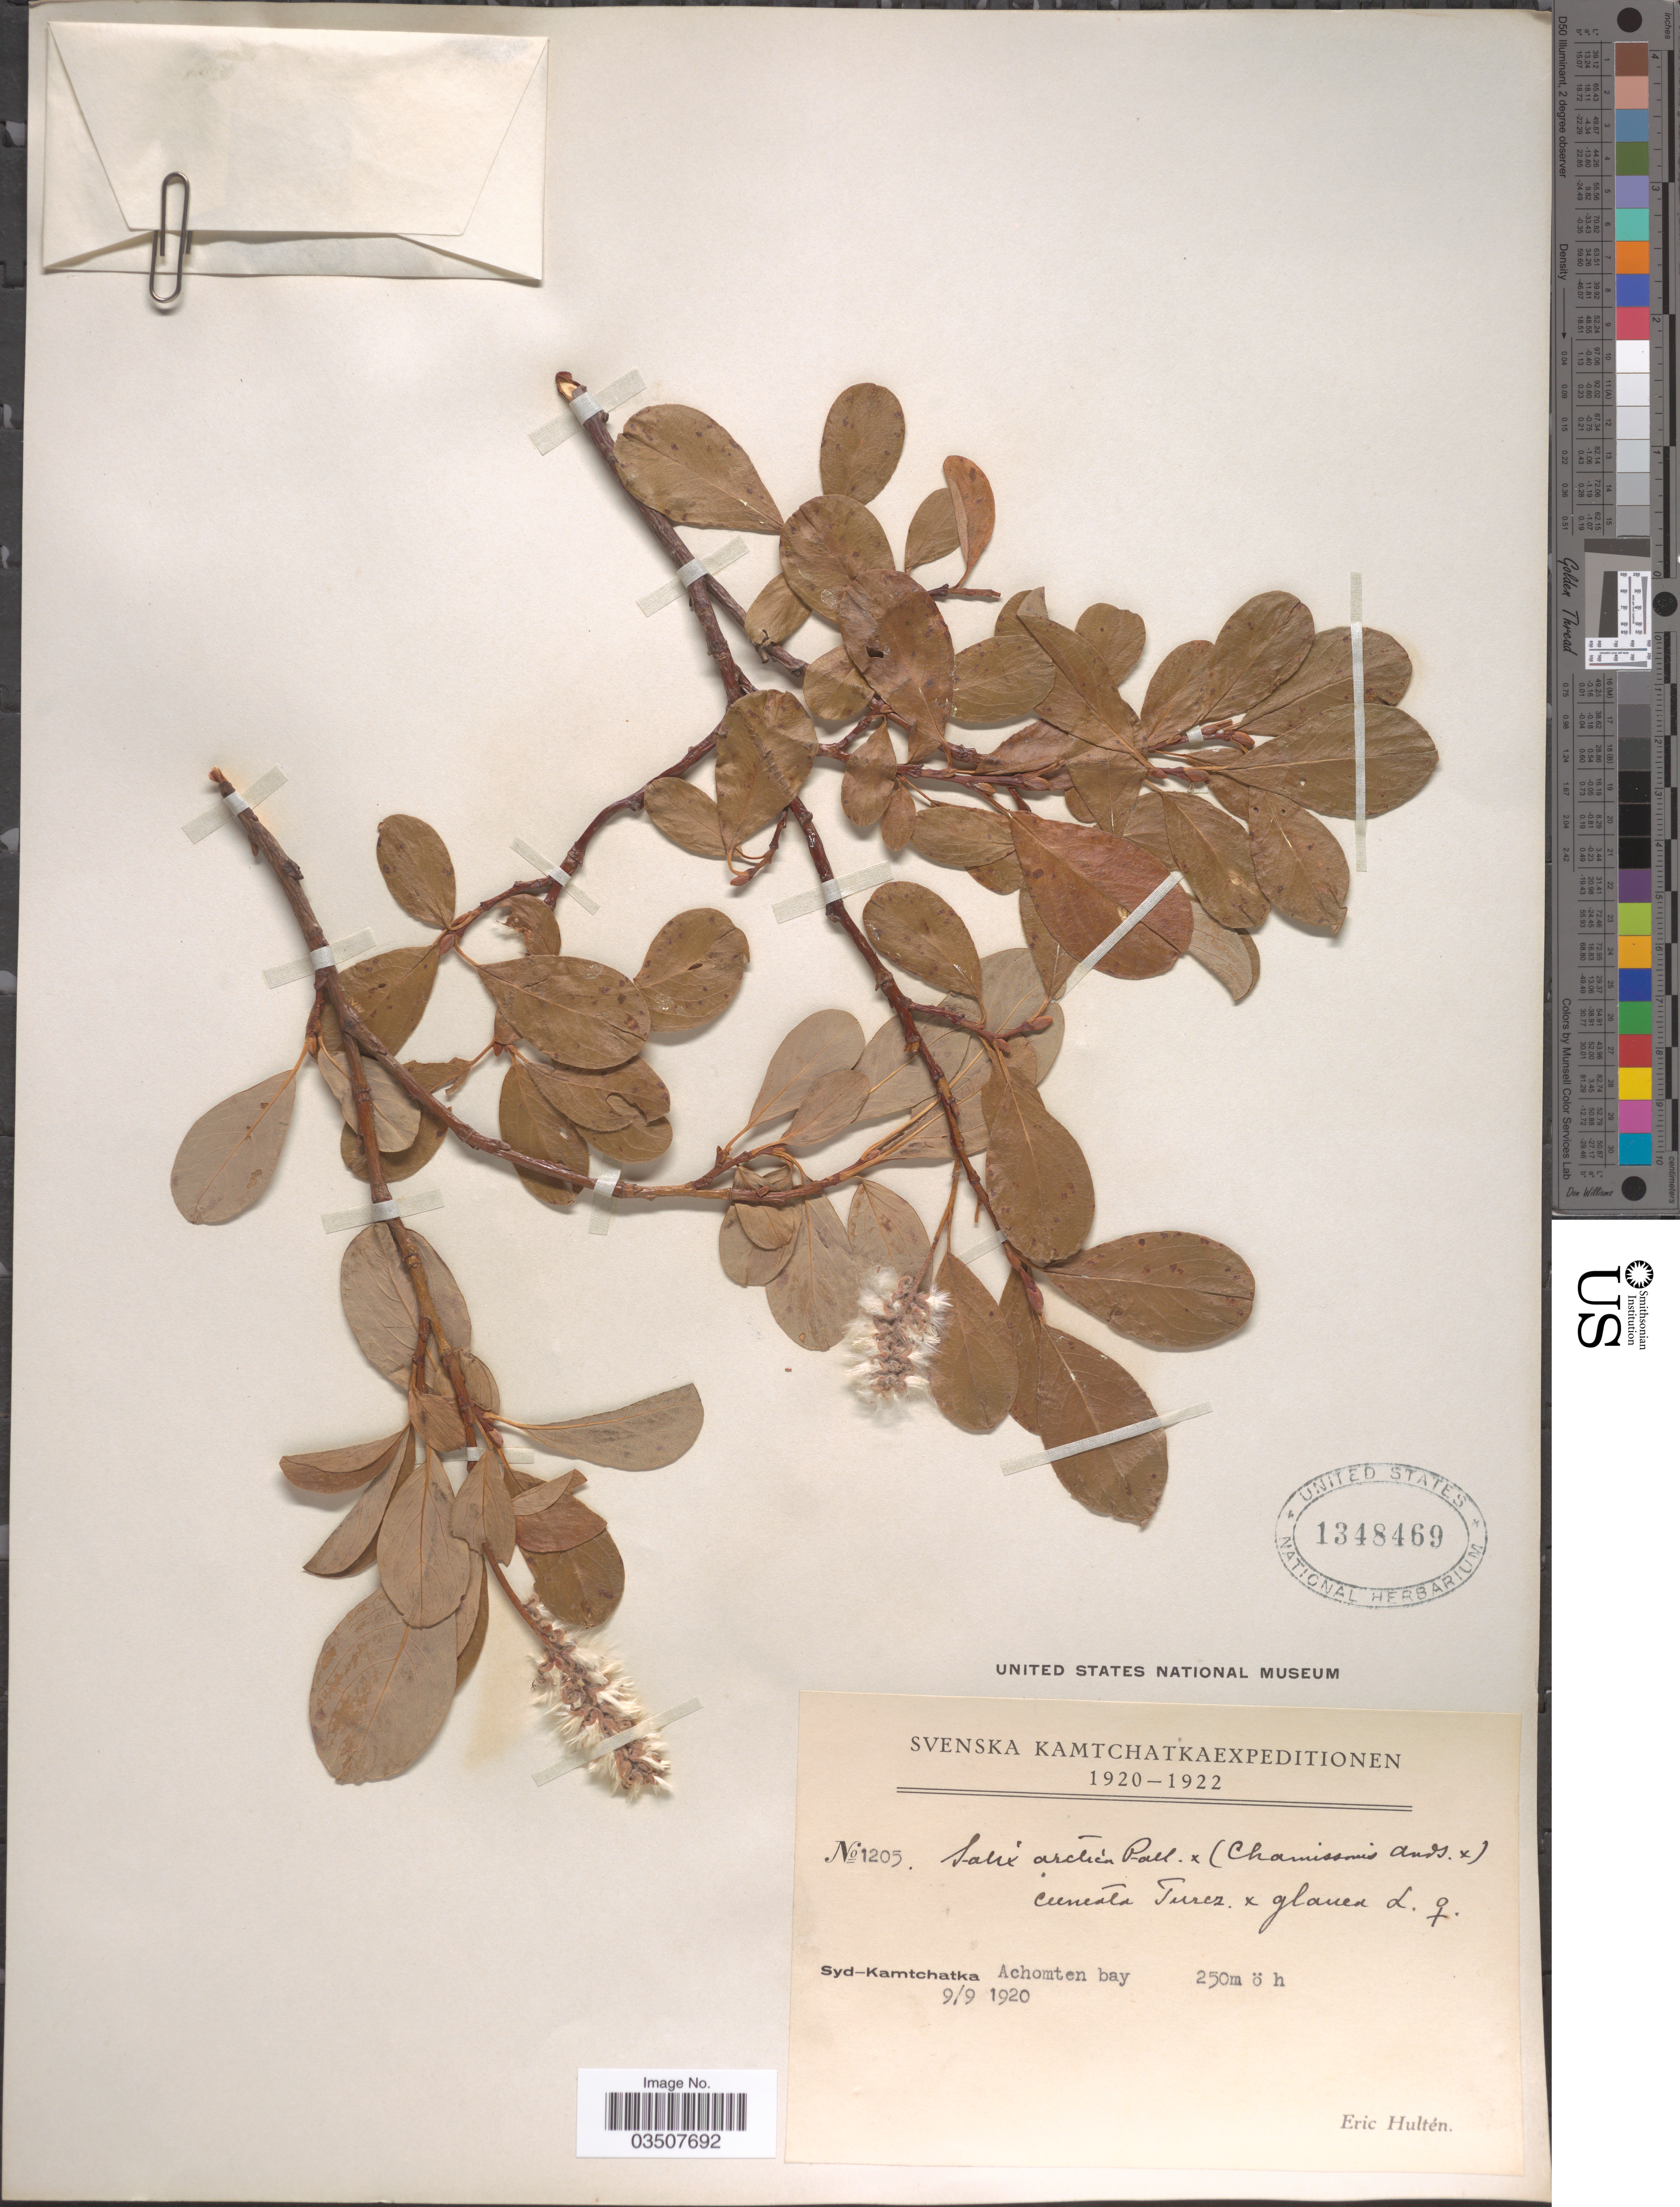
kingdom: Plantae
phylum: Tracheophyta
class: Magnoliopsida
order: Malpighiales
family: Salicaceae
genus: Salix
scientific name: Salix arctica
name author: Pall.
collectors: E. G. Hultén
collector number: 1205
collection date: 1920-09-09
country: Russian Federation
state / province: Kamchatka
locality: Syd-Kamtchatka. Achomten bay.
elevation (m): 250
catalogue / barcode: US 1348469